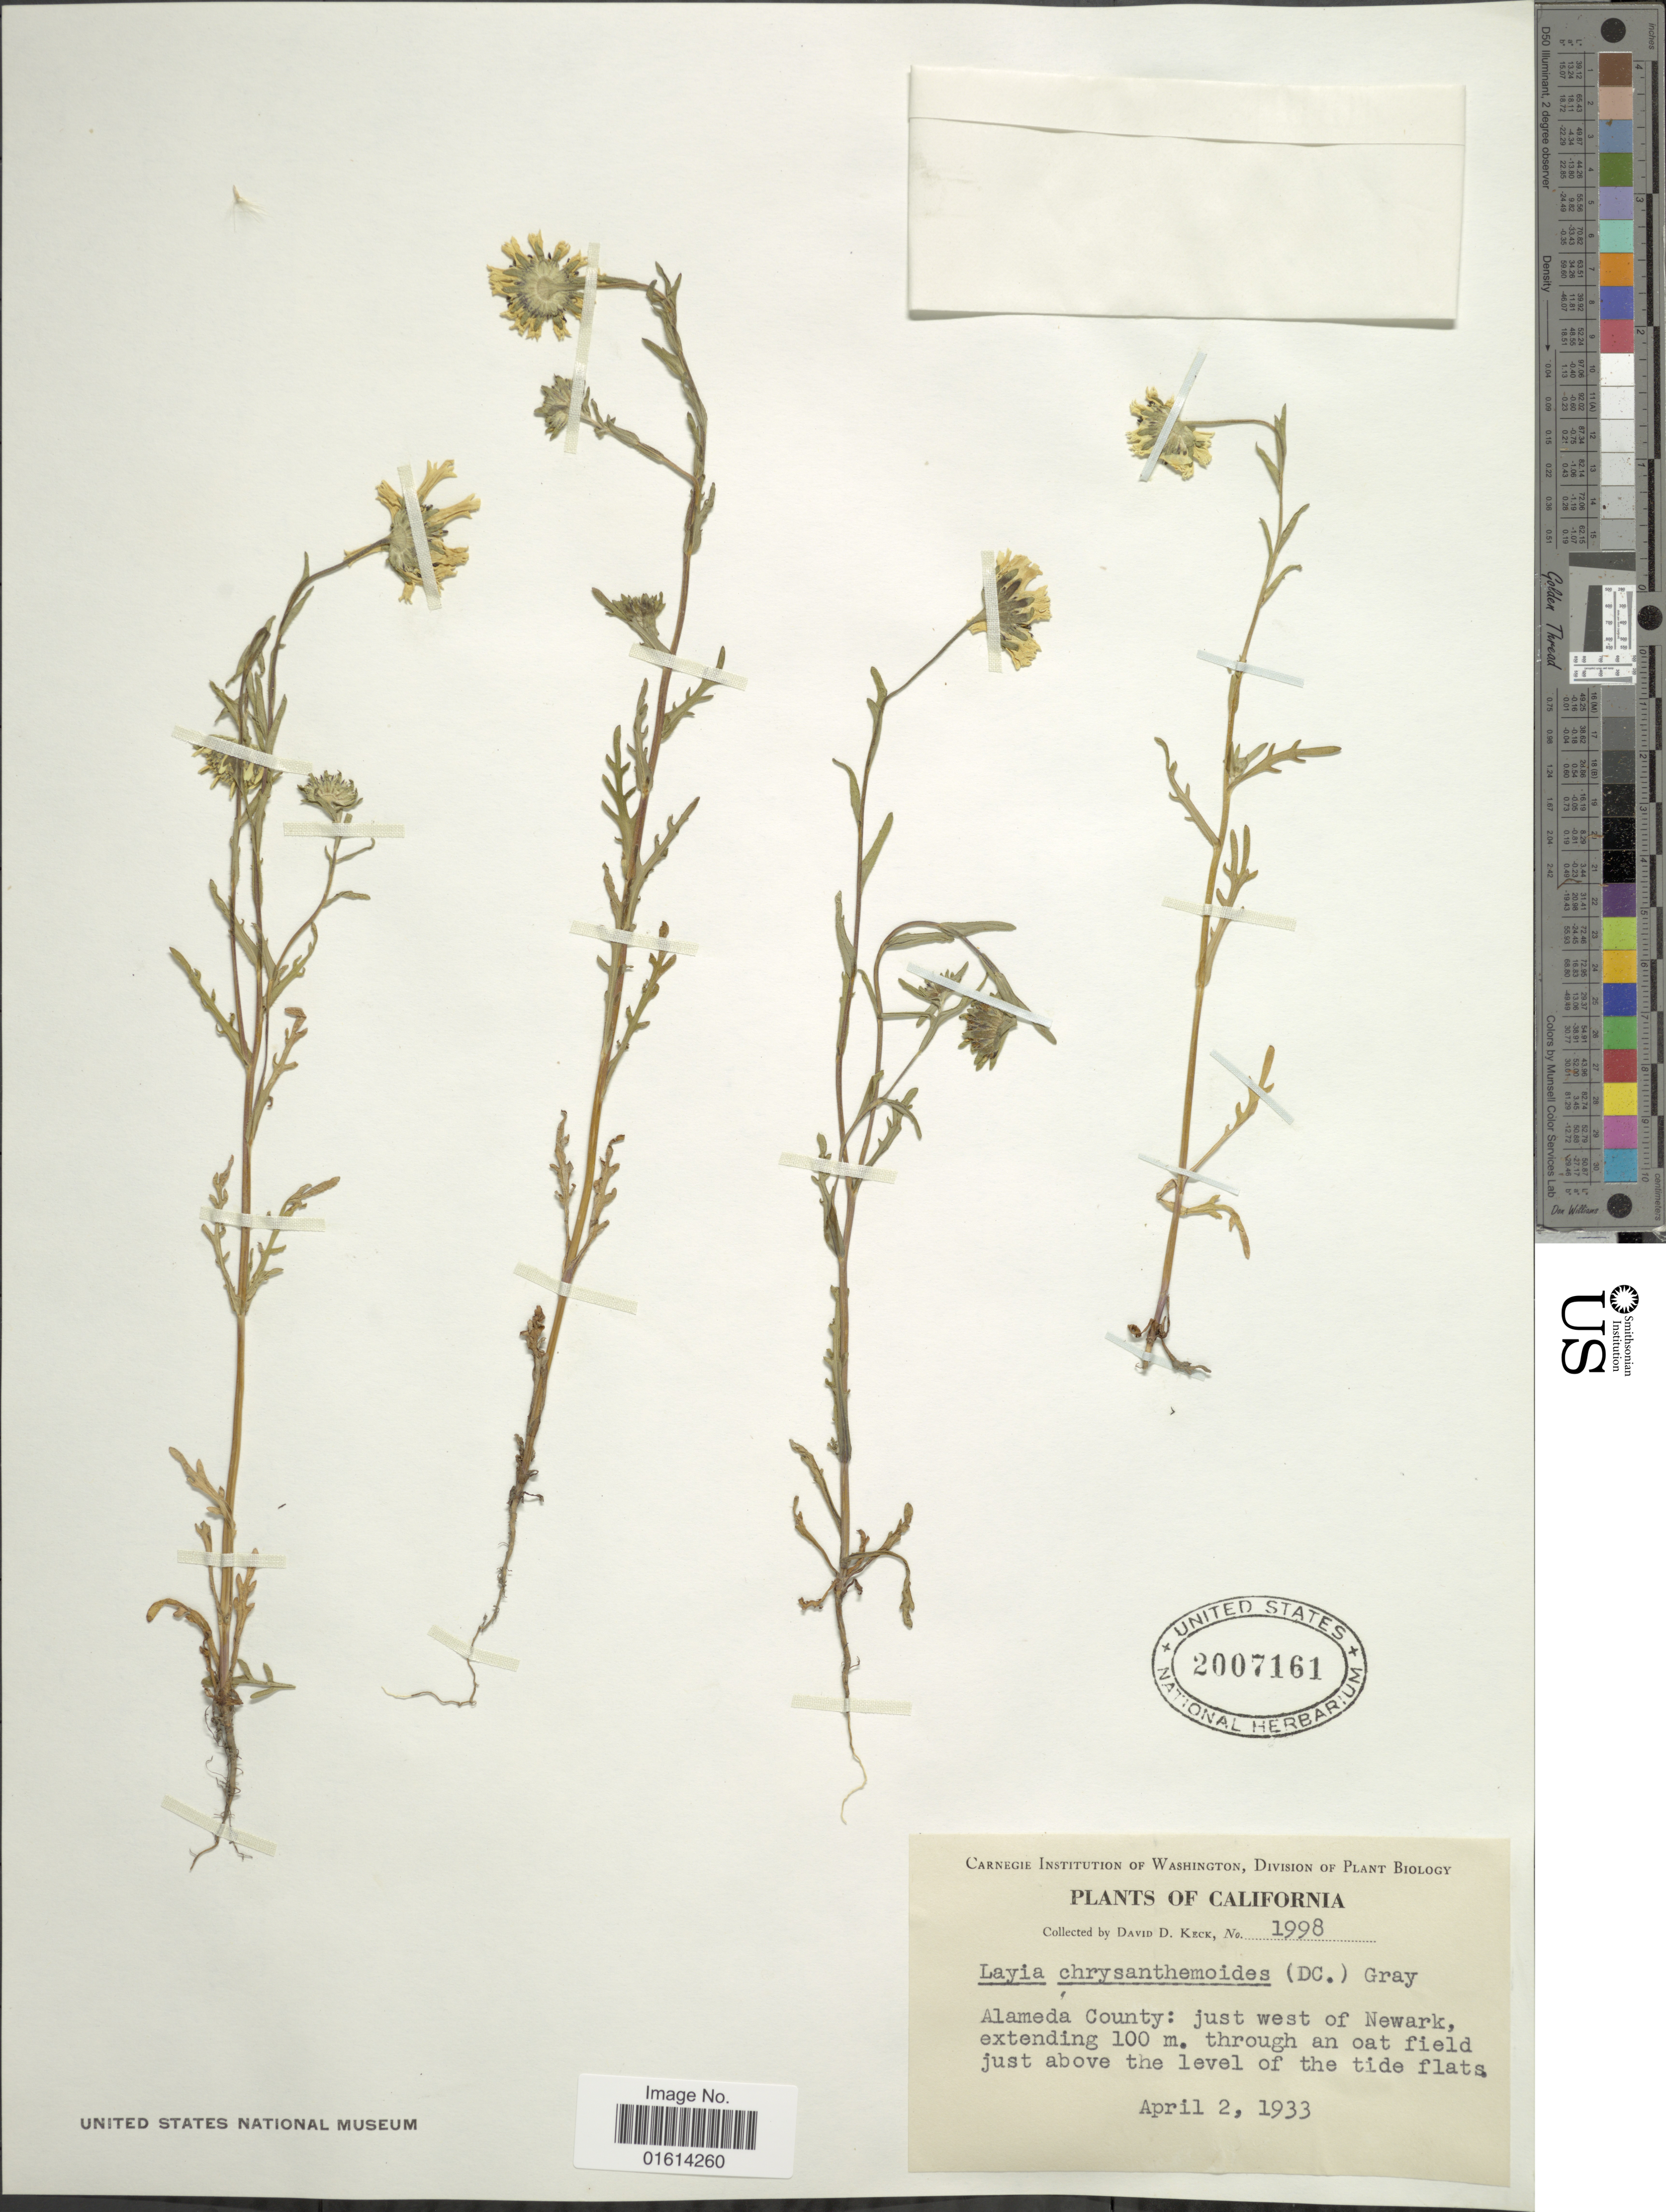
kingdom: Plantae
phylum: Tracheophyta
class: Magnoliopsida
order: Asterales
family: Asteraceae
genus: Layia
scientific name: Layia chrysanthemoides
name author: (DC.) A. Gray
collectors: D. D. Keck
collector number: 1998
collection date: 1933-04-02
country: United States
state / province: California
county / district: Alameda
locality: Alameda County, just west of Newark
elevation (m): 100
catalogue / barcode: US 2007161